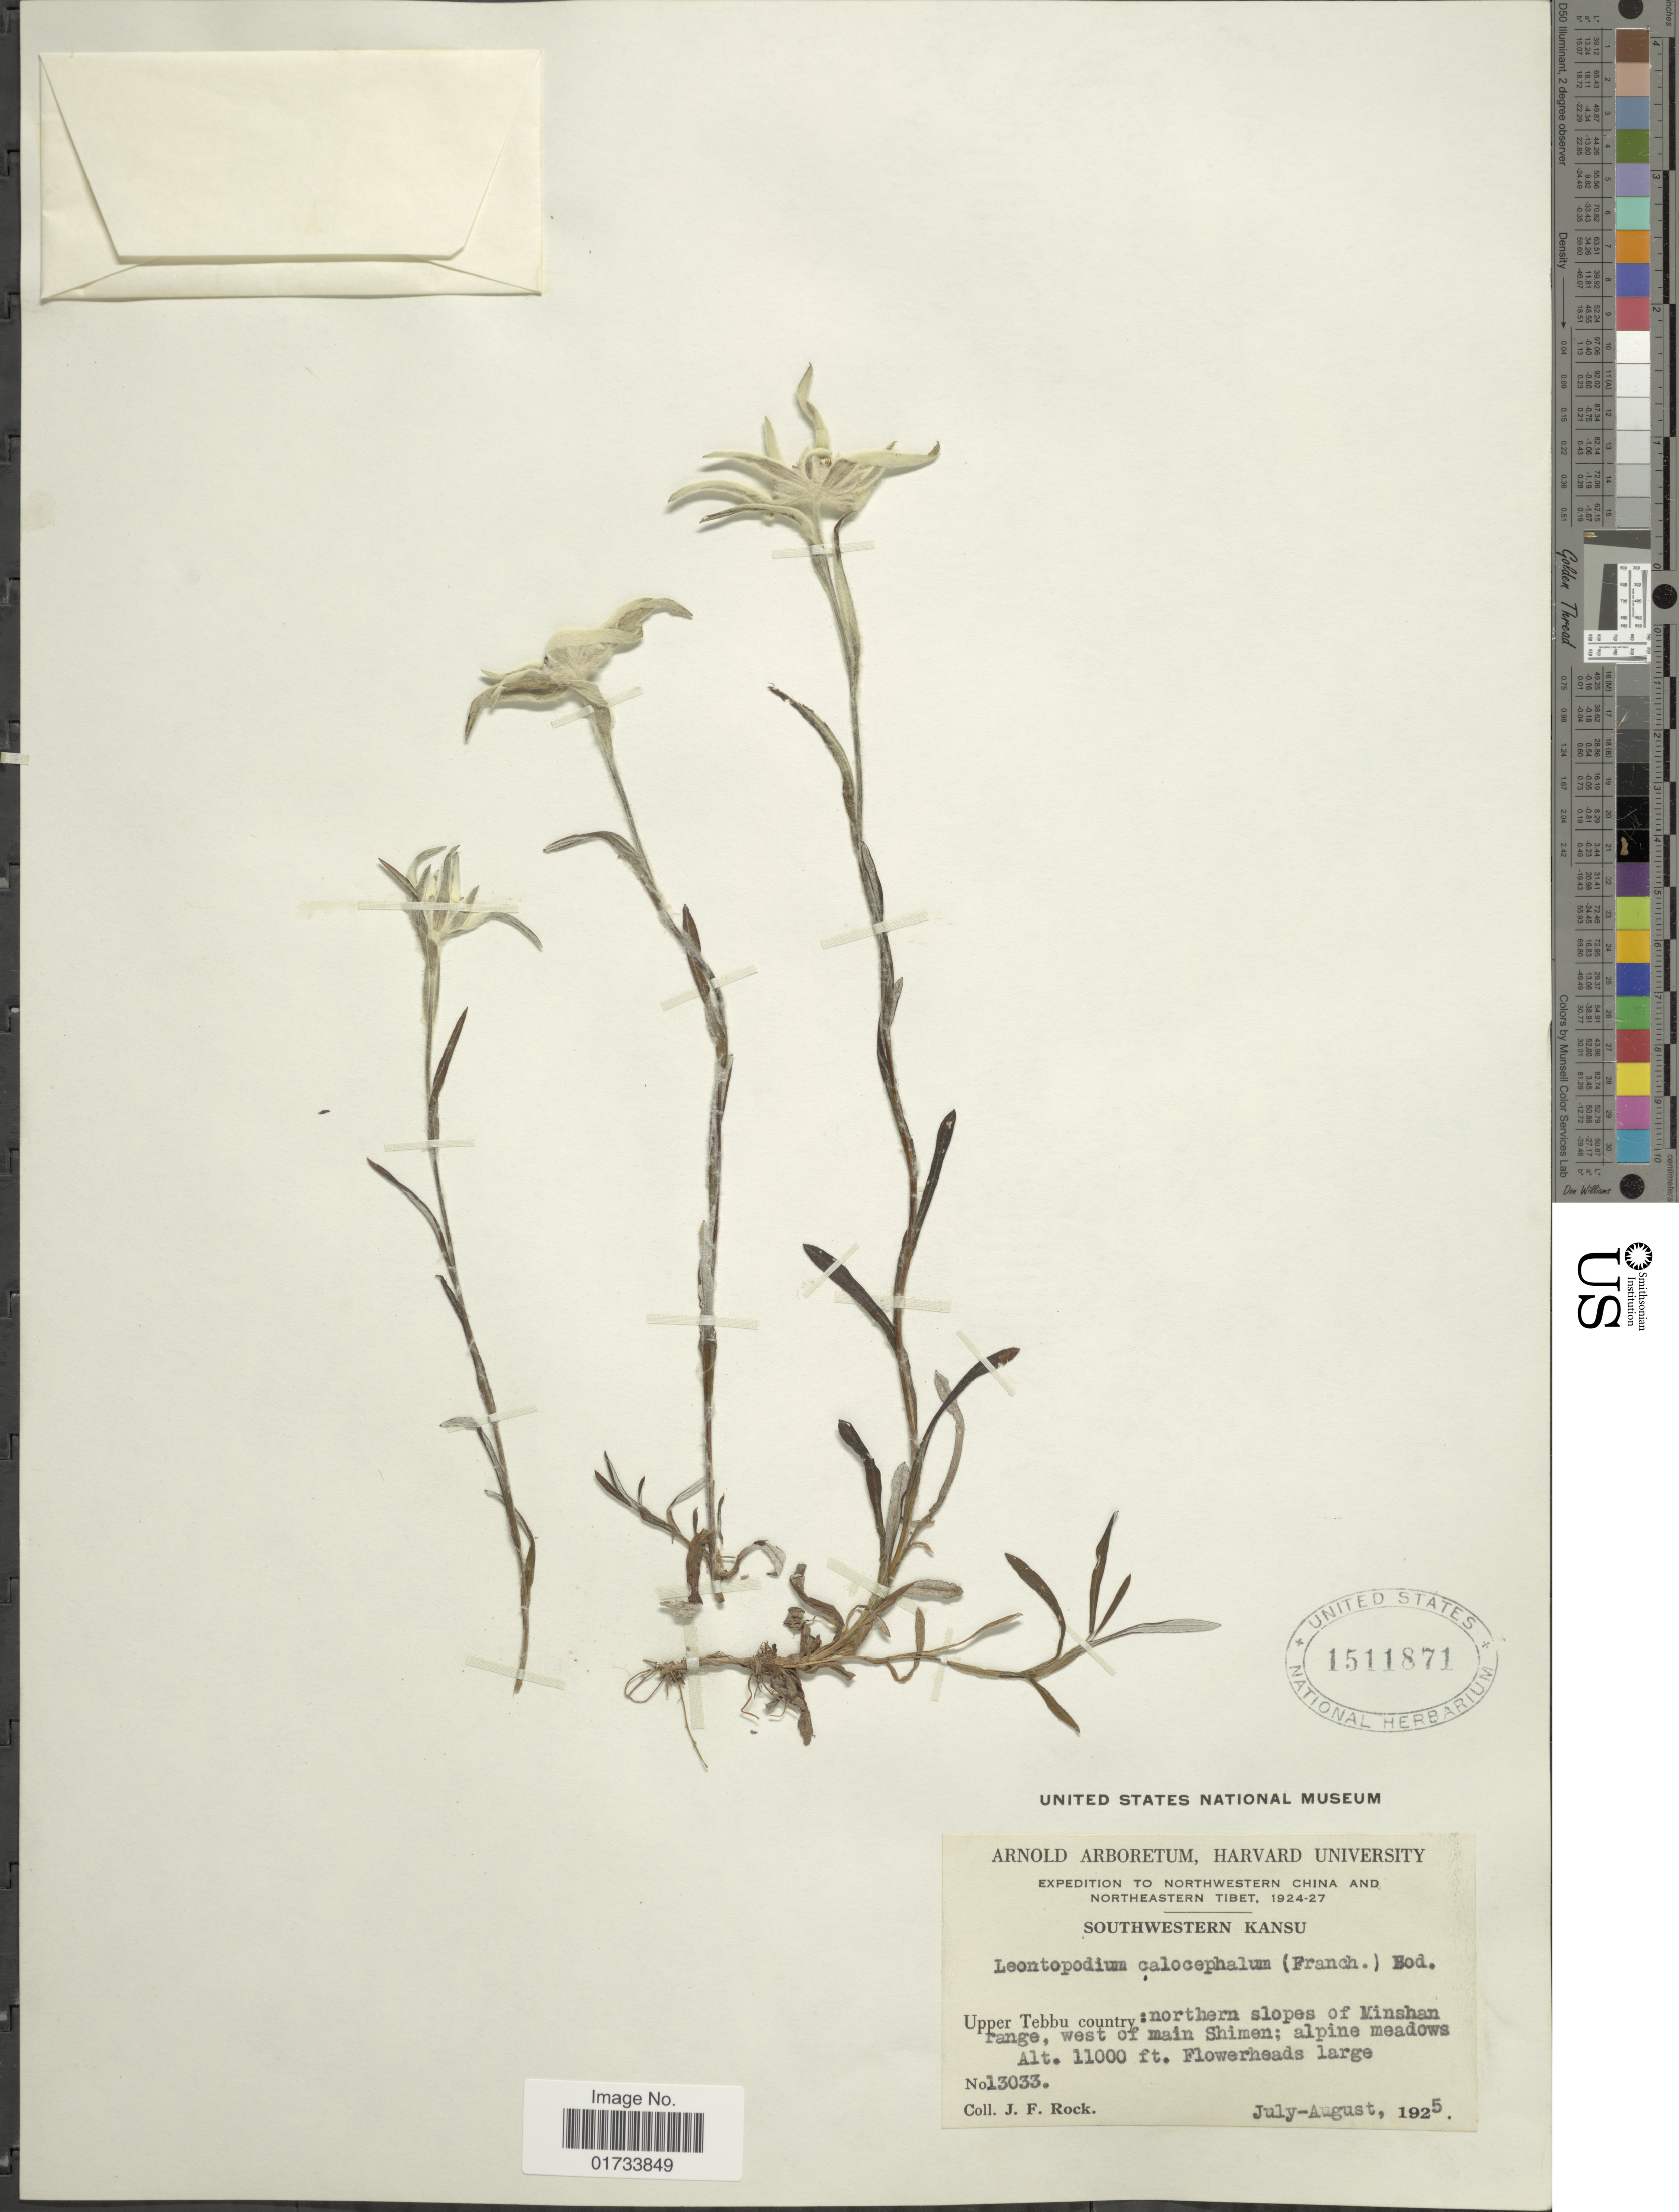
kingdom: Plantae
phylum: Tracheophyta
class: Magnoliopsida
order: Asterales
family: Asteraceae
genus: Leontopodium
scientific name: Leontopodium calocephalum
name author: (Franch.) Beauverd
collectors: J. Rock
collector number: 13033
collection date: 1925-07/1925-08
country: China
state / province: Gansu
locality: Northwestern China and Northeastern Tibet, Southwestern Kansu, upper Tebbu country: northern slopes of Minshan range, west of main Shimen: alpine meadows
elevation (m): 3353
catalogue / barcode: US 1511871